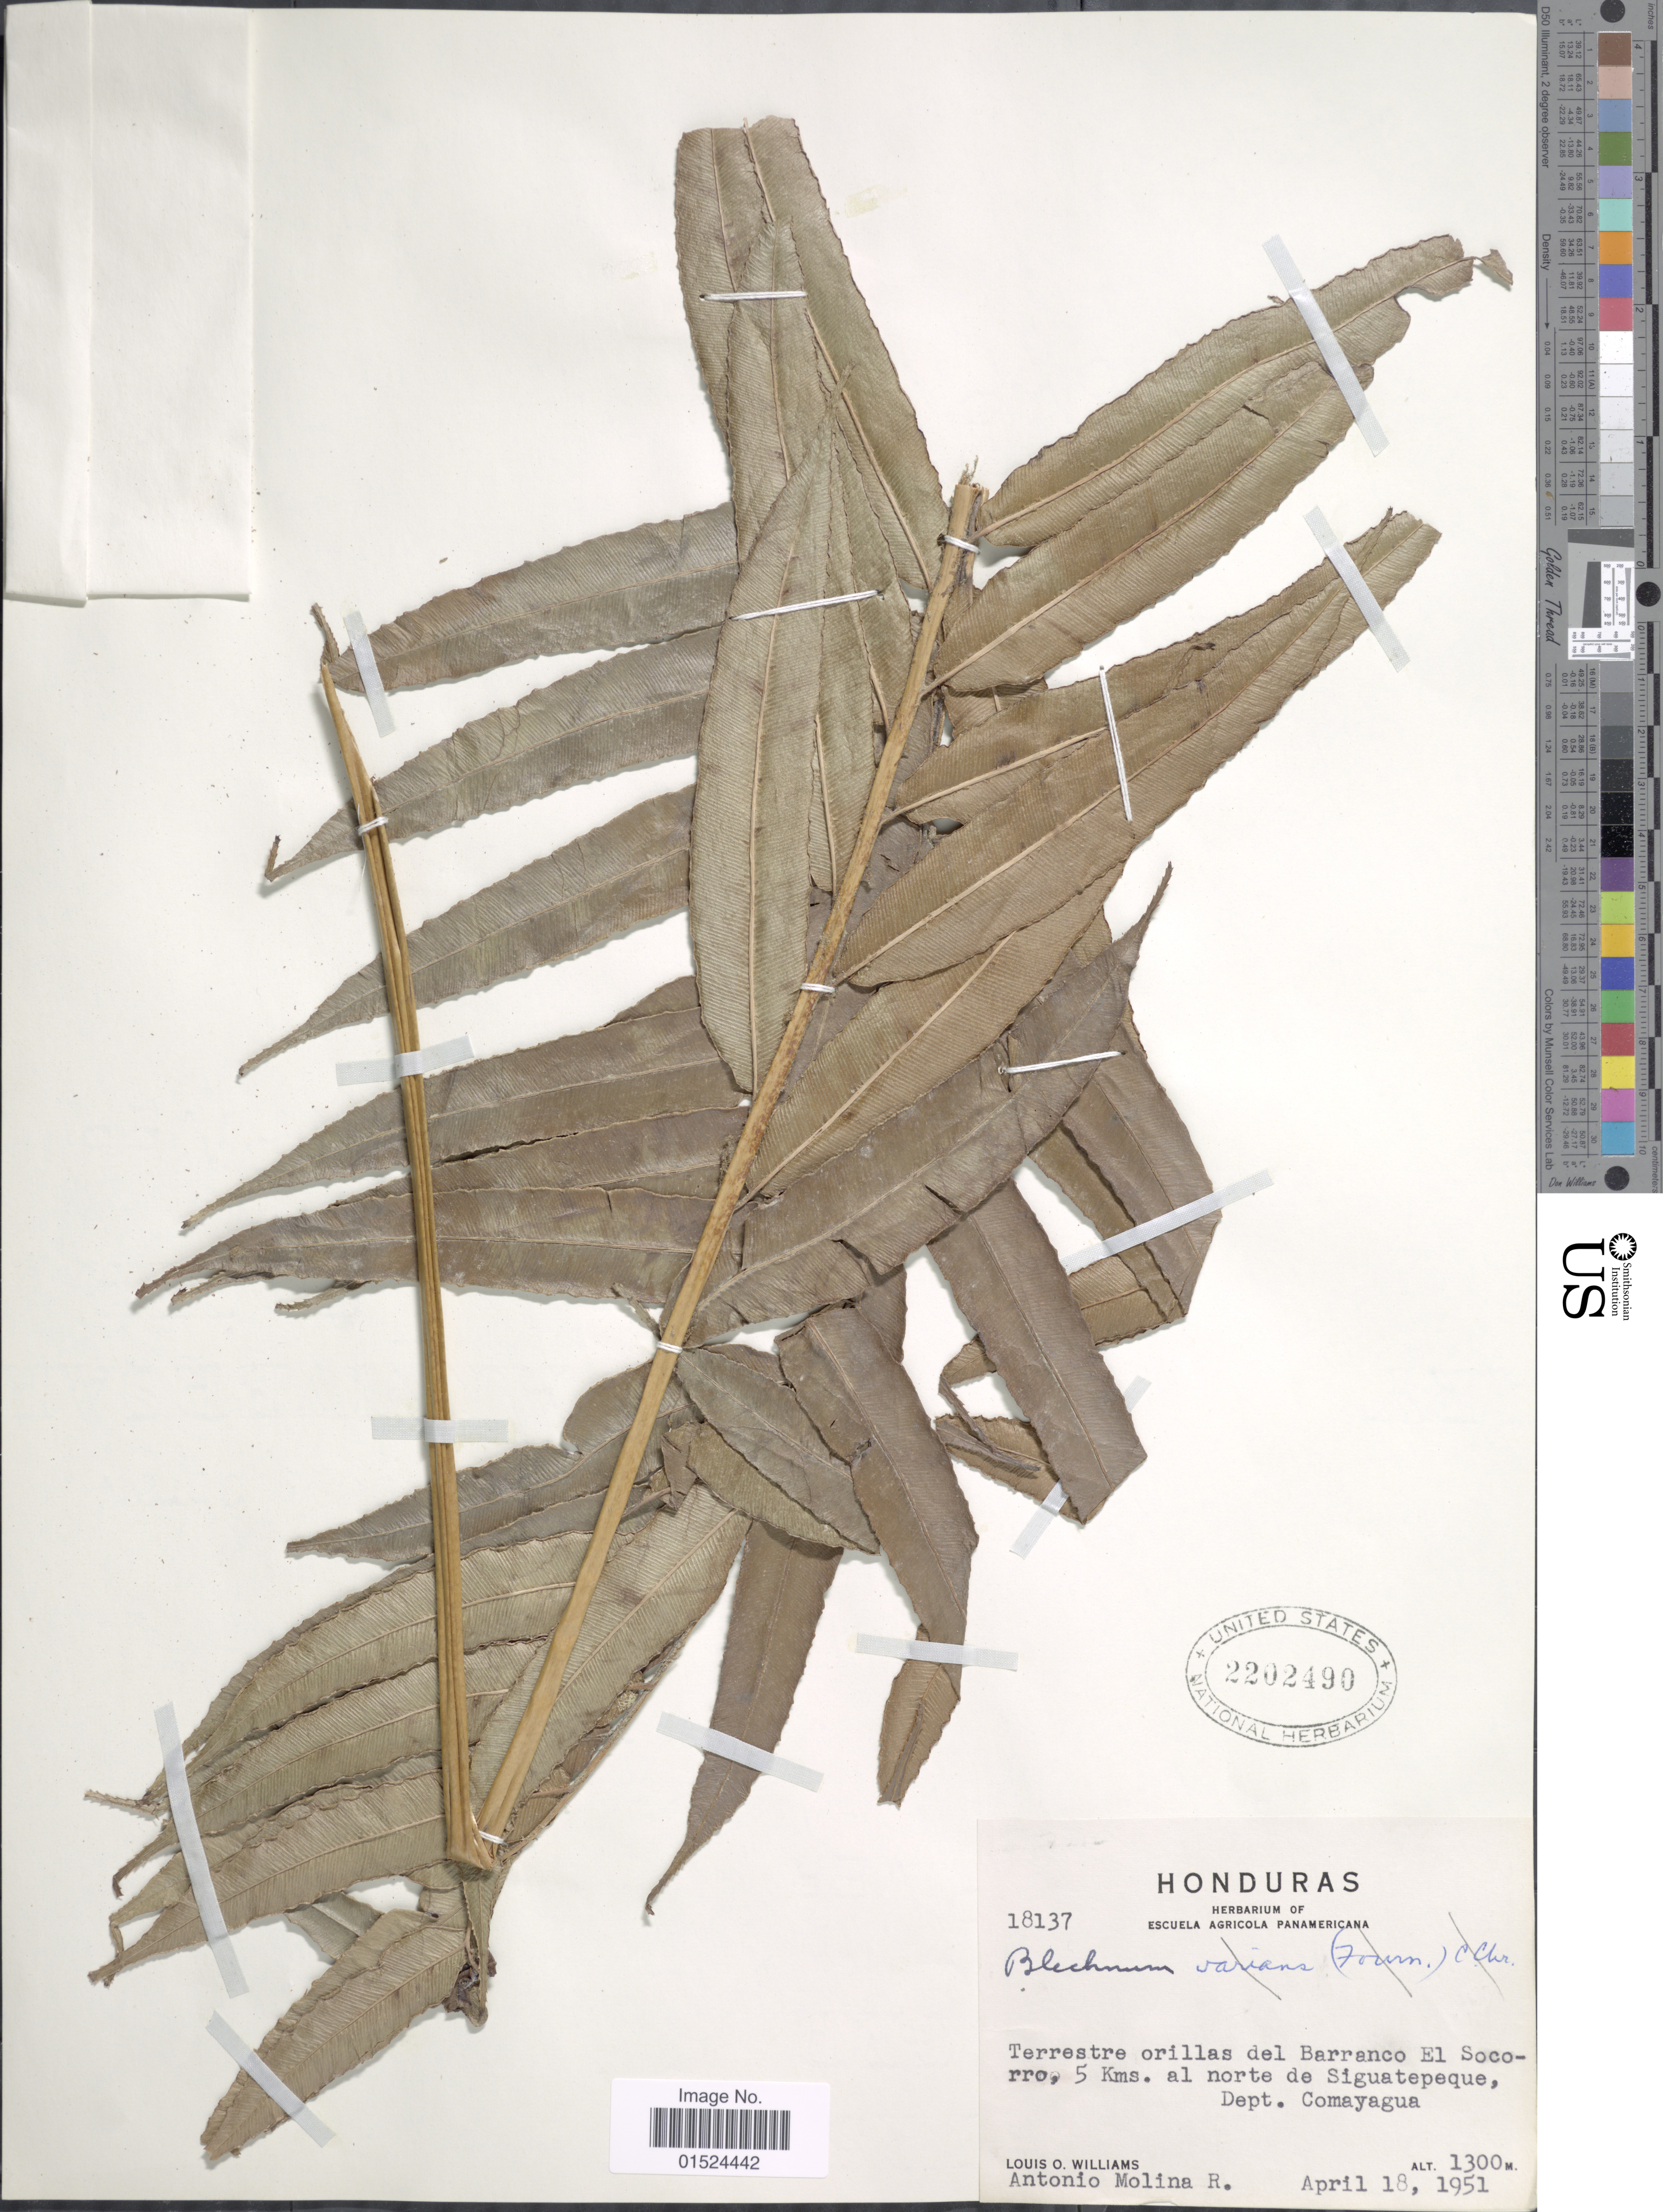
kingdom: Plantae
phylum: Tracheophyta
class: Polypodiopsida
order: Polypodiales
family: Blechnaceae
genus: Blechnum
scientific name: Blechnum schiedeanum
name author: (Schltdl. ex C. Presl) Hieron.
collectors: L. O. Williams & A. Molina R.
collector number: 18137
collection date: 1951-04-18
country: Honduras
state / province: Comayagua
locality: Terrestre orillas del Barranco El Socorro, 5 Kms. al norte de Siguatepeque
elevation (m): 1300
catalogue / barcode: US 2202490